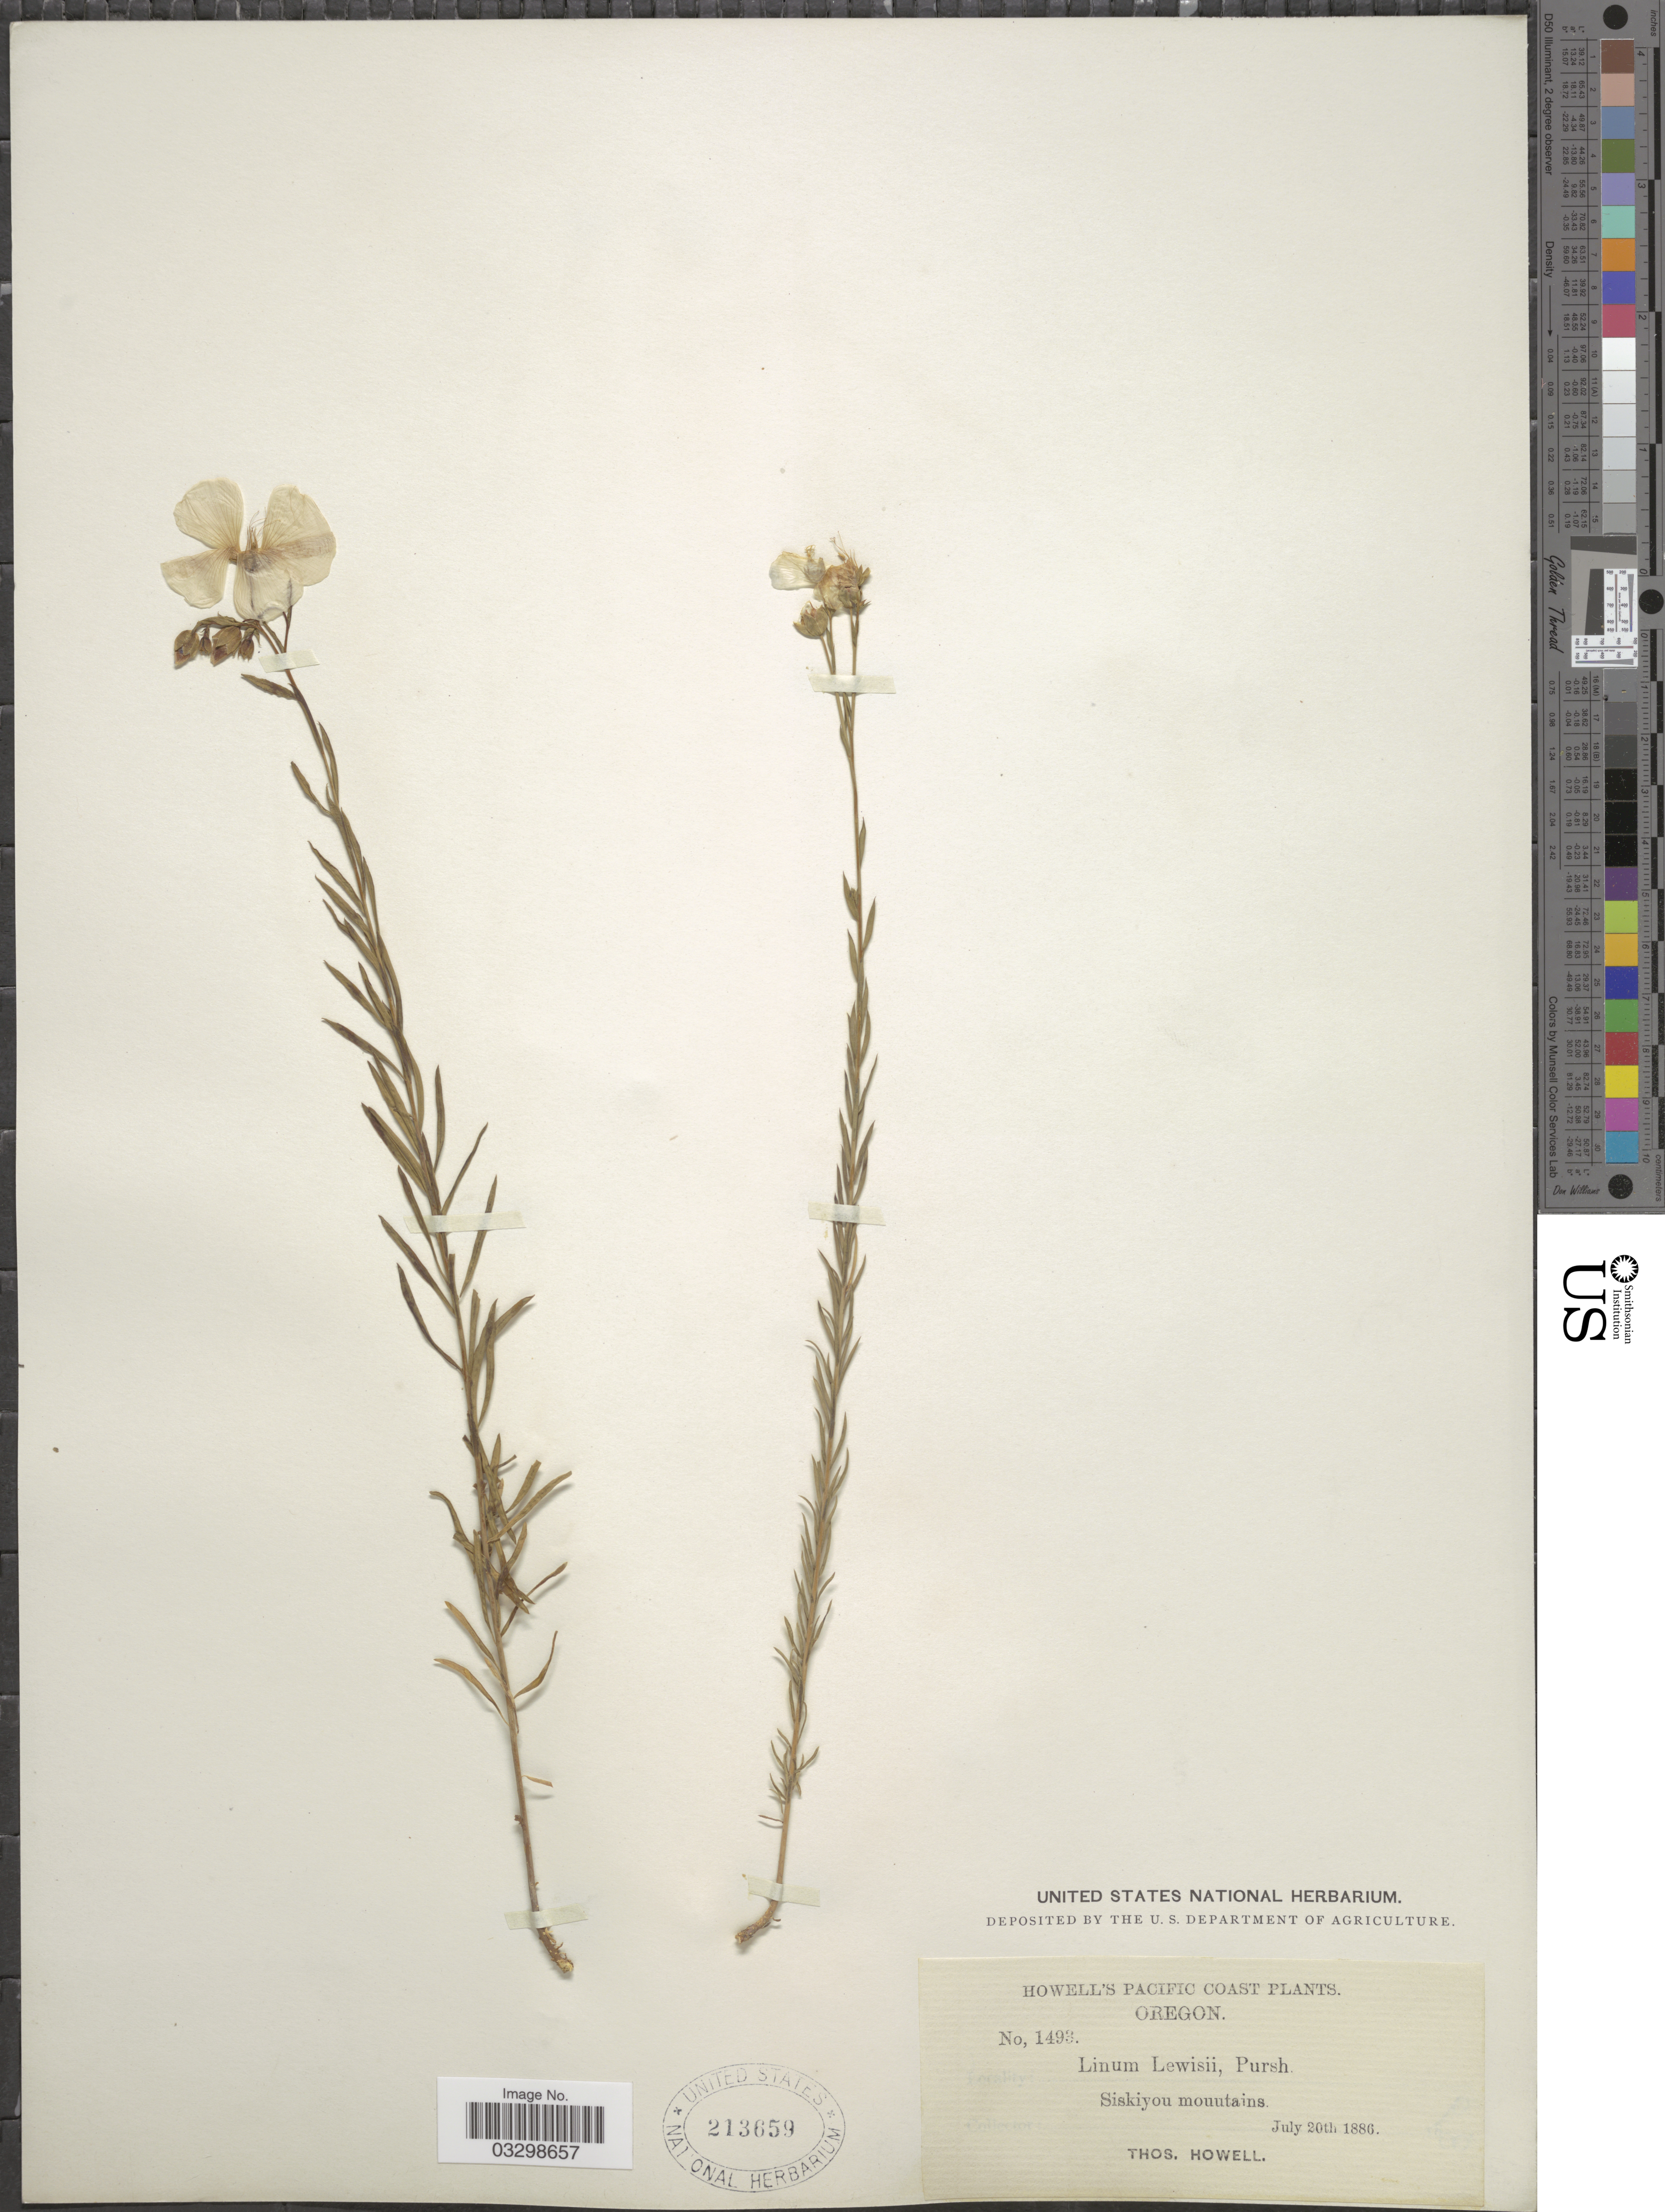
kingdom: Plantae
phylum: Tracheophyta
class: Magnoliopsida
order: Malpighiales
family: Linaceae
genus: Linum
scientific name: Linum lewisii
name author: Pursh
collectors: T. Howell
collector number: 1493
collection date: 1886-07-20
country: United States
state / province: Oregon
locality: Pacific Coast. Siskiyou mouutains.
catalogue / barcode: US 213659